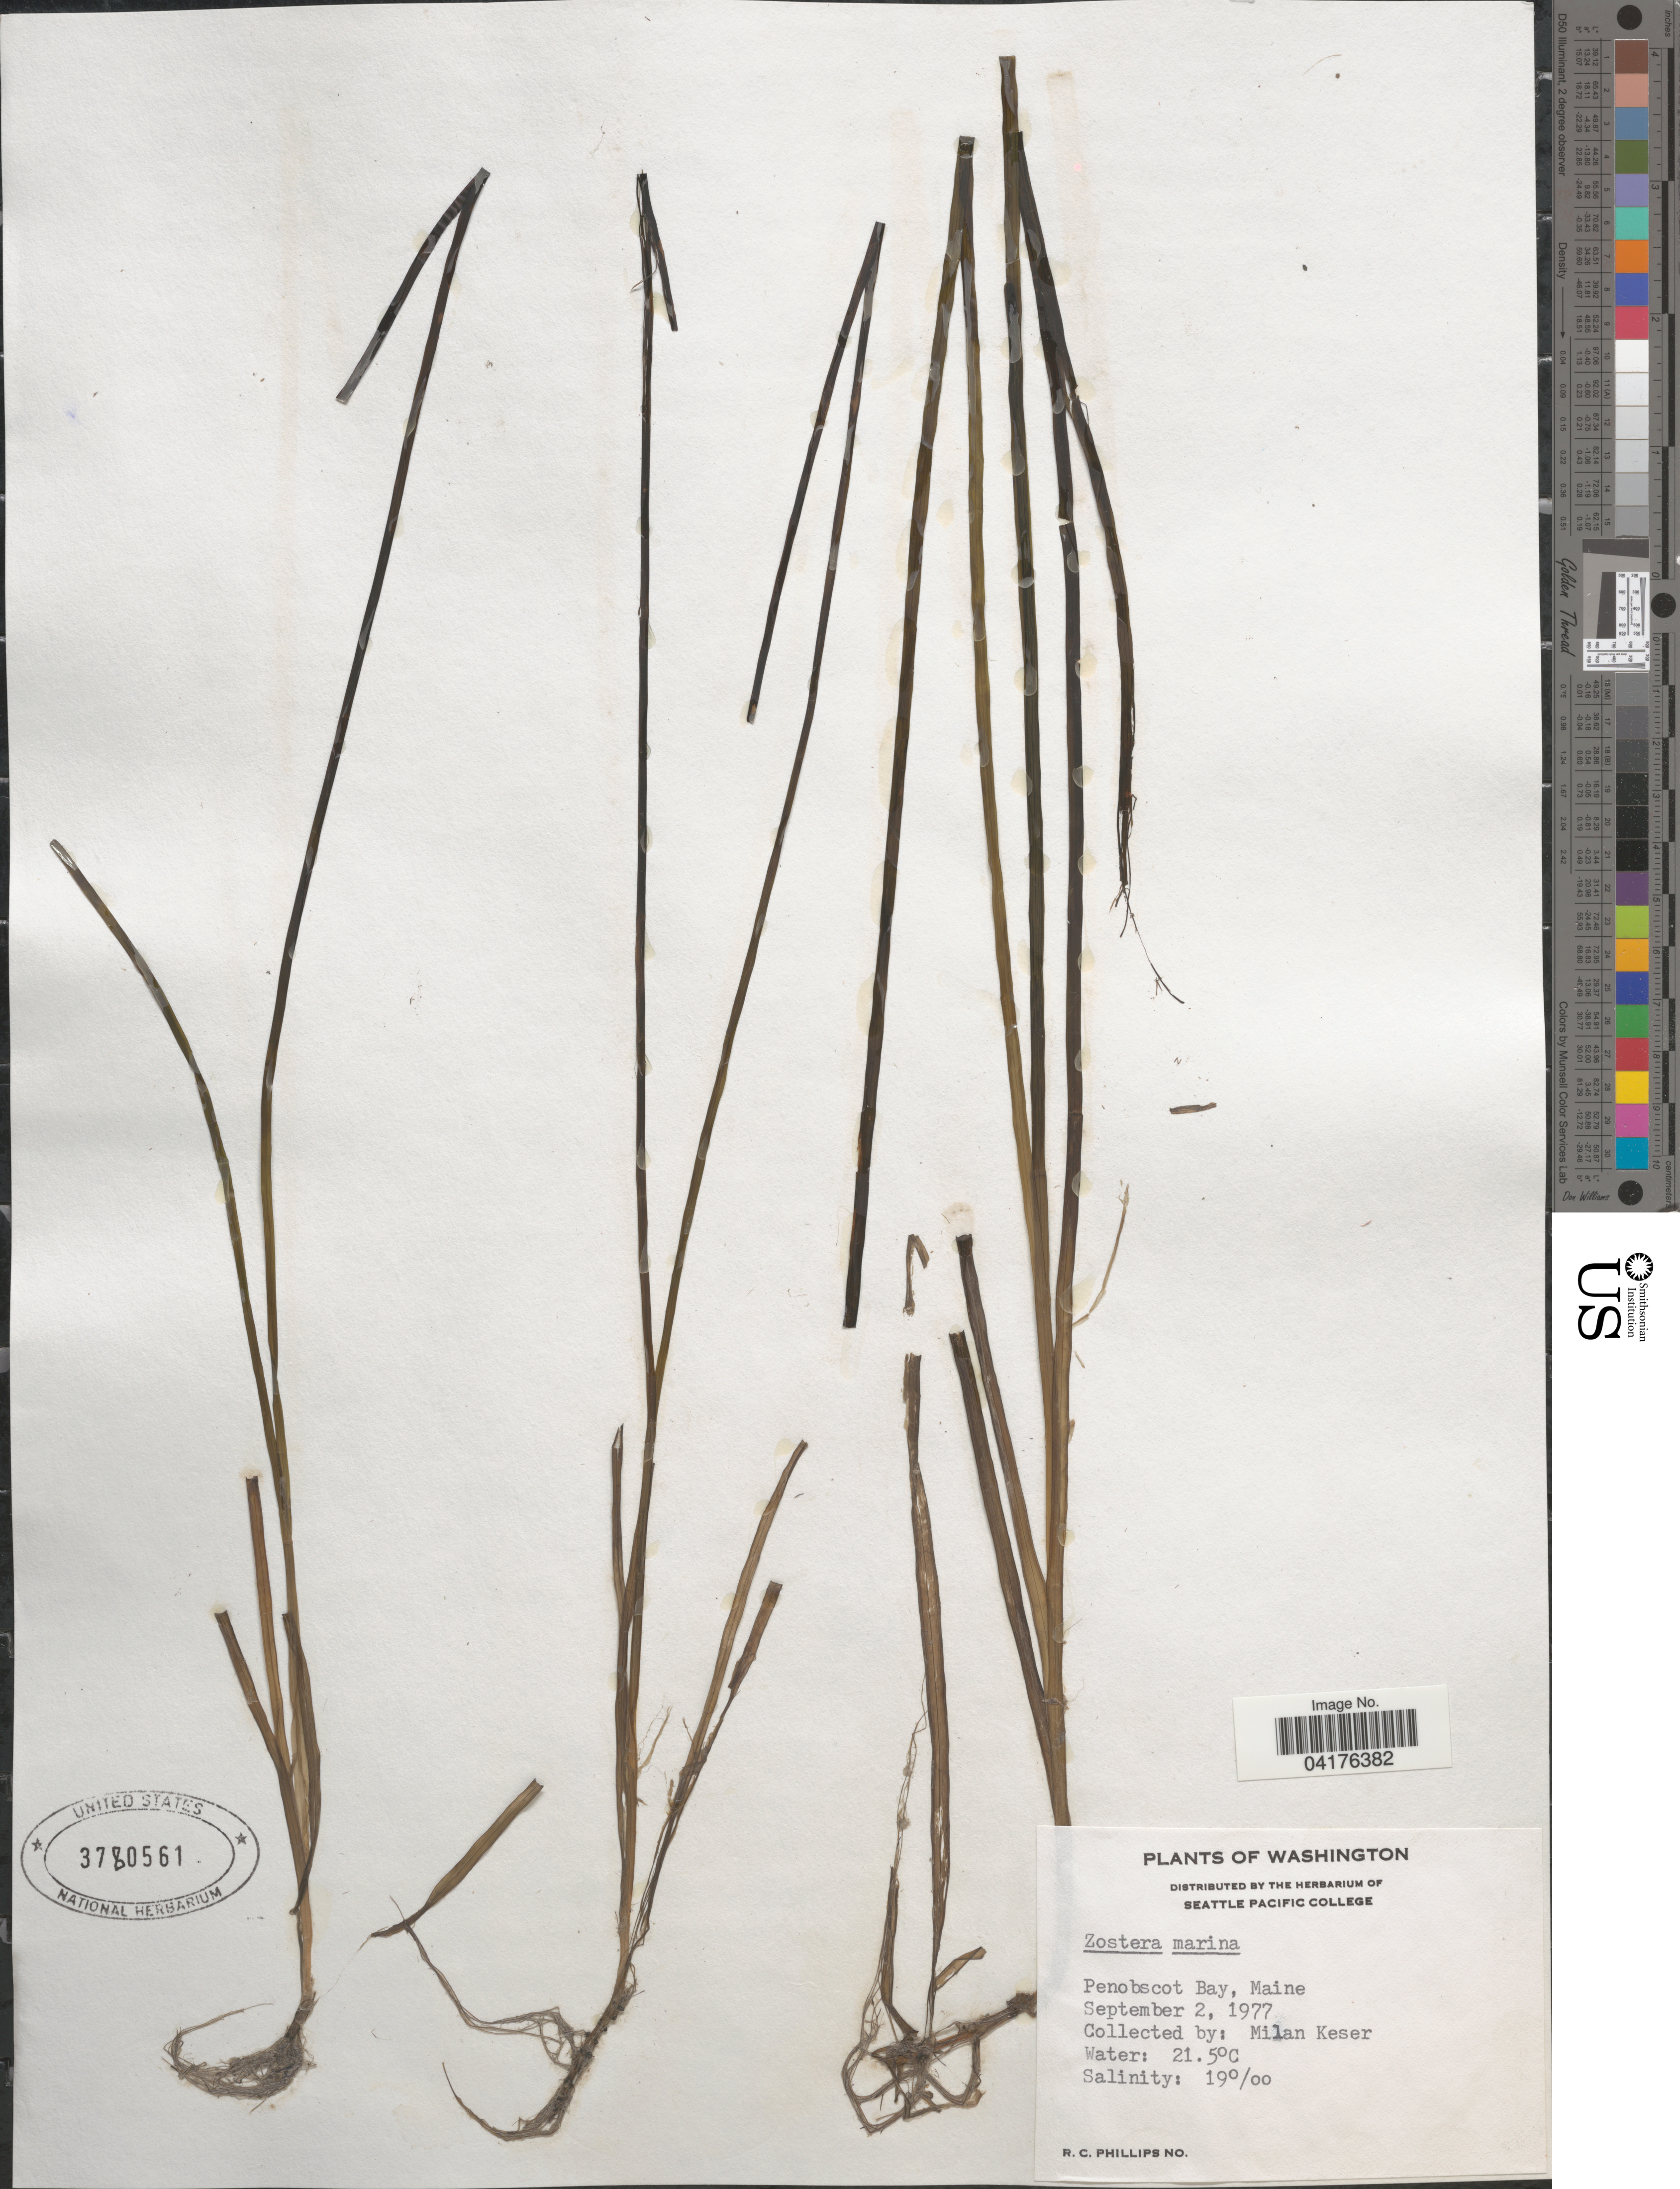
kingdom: Plantae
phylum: Tracheophyta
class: Liliopsida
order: Alismatales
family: Zosteraceae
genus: Zostera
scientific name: Zostera marina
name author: L.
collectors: M. Keser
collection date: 1977-09-02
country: United States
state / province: Maine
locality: Penobscot Bay.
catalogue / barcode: US 3780561